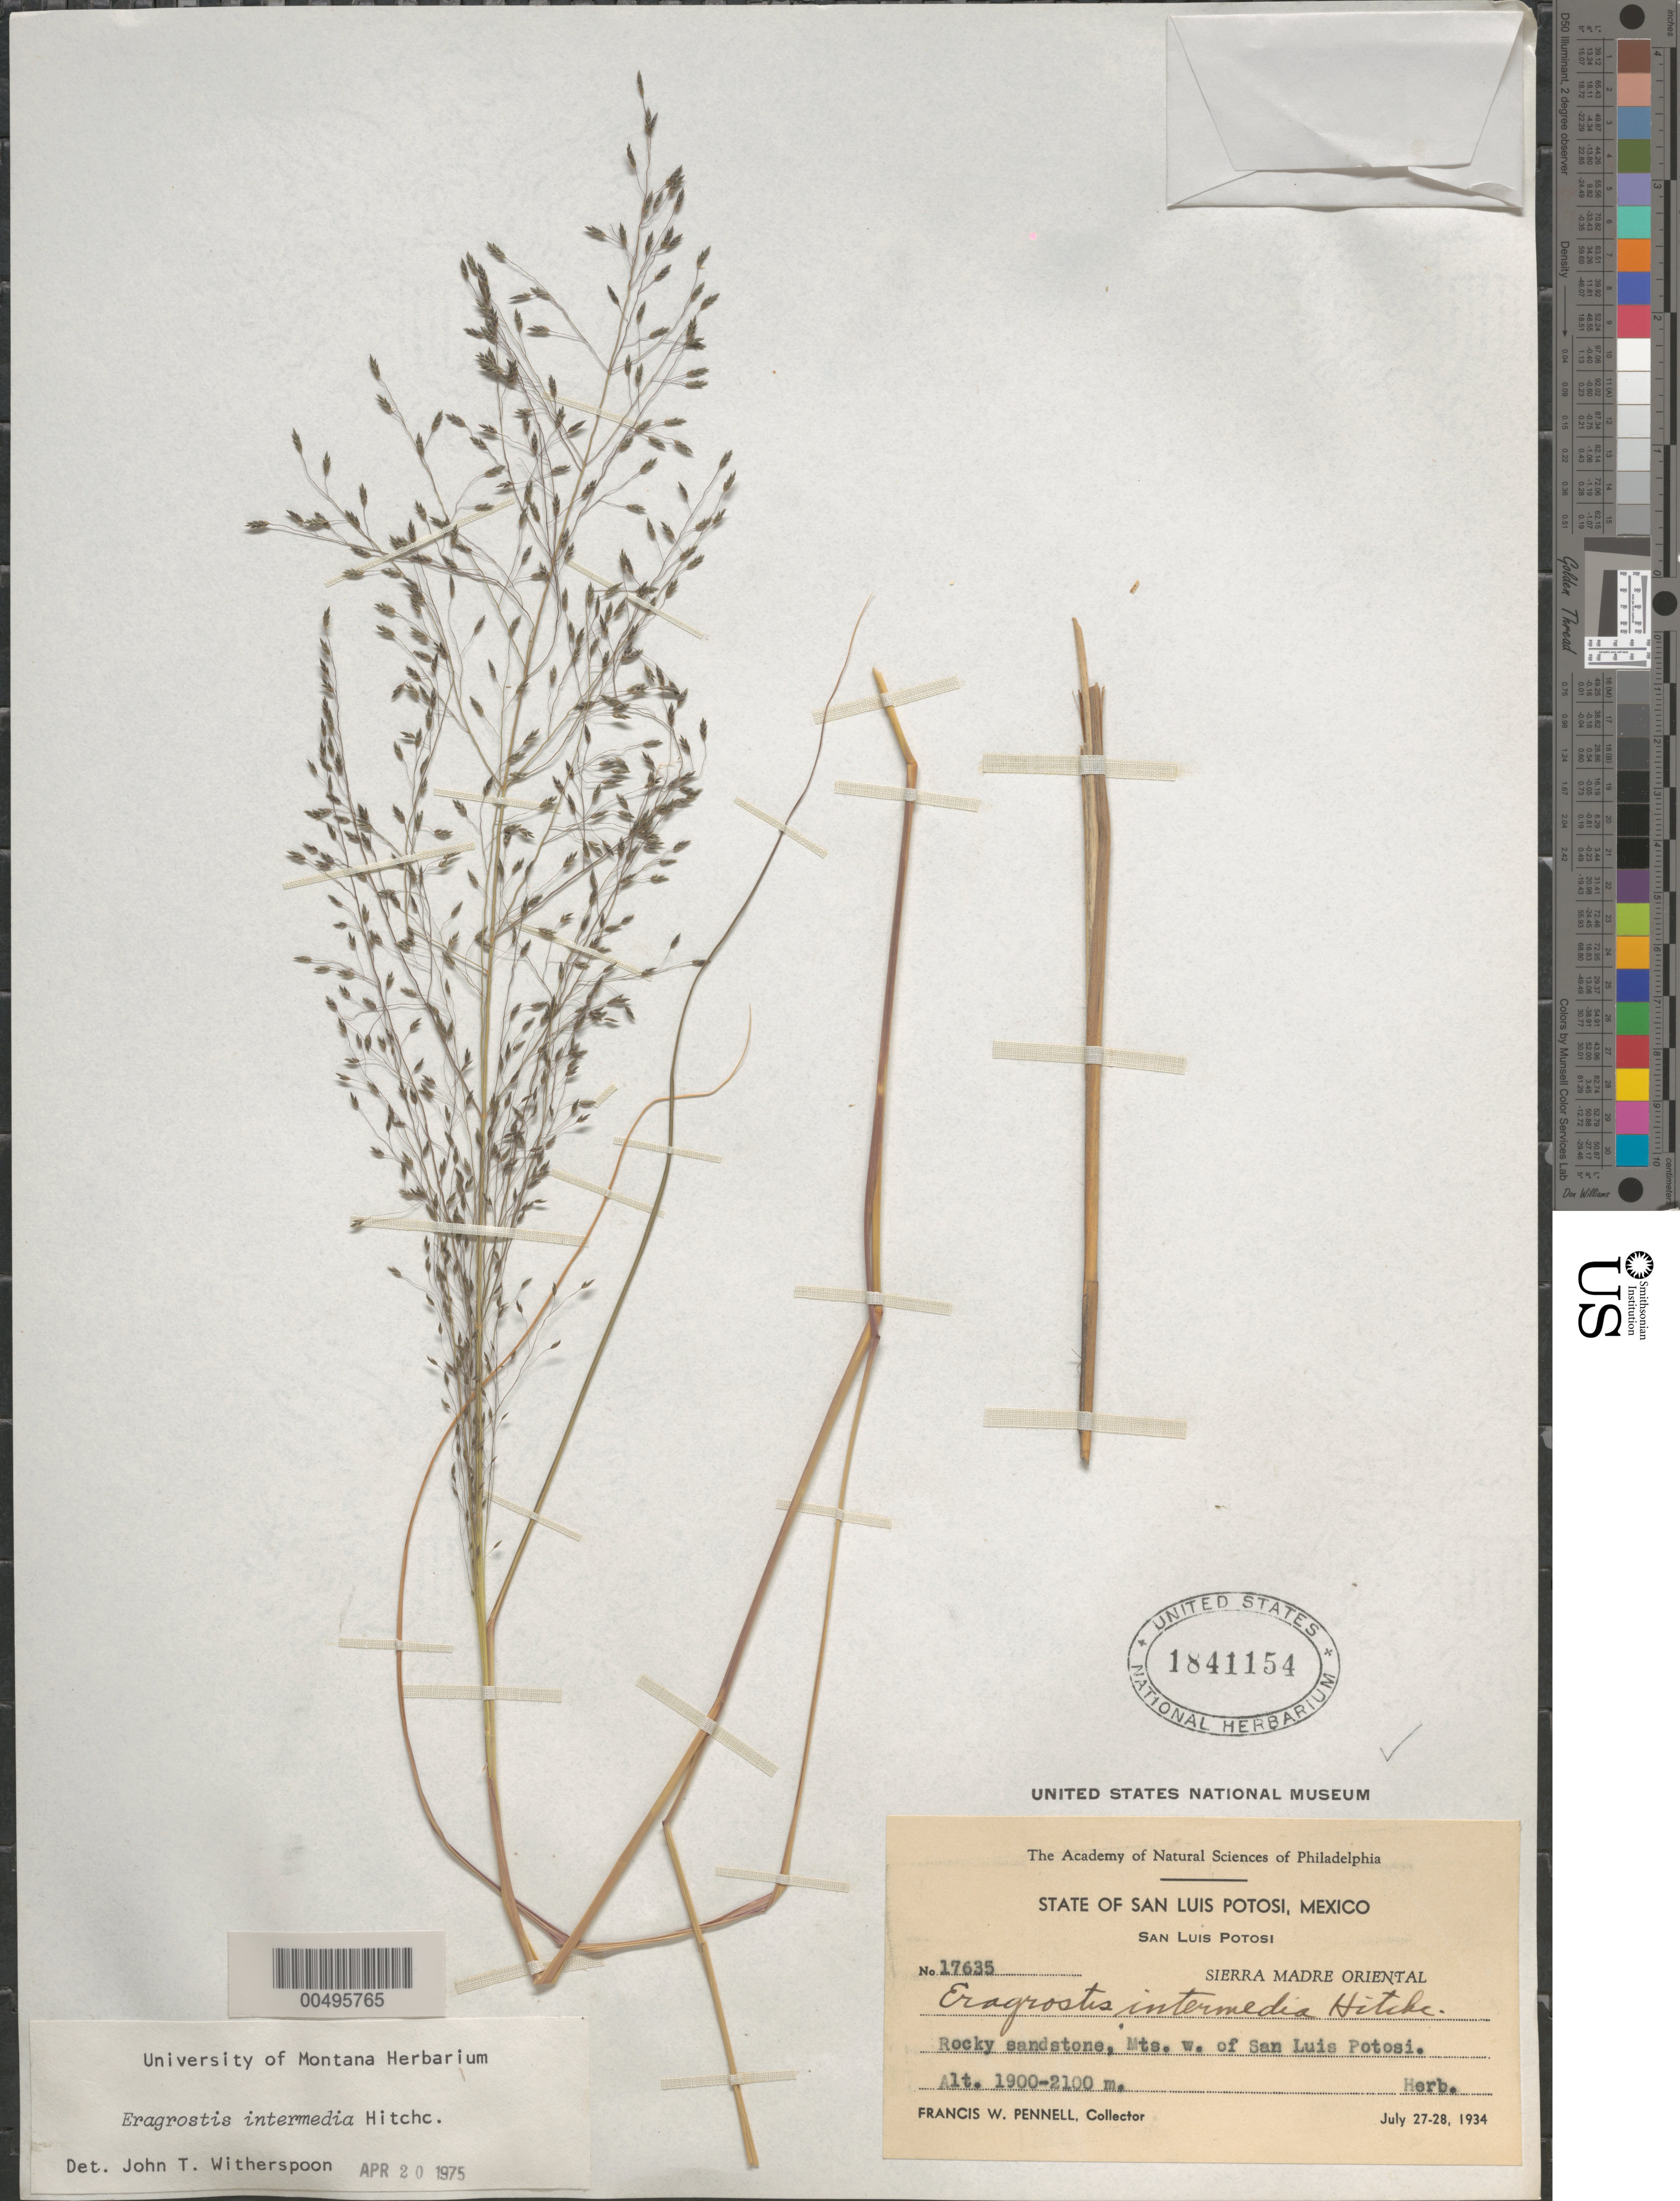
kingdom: Plantae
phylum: Tracheophyta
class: Liliopsida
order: Poales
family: Poaceae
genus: Eragrostis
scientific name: Eragrostis intermedia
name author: Hitchc.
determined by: Witherspoon, John T.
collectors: F. W. Pennell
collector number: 17635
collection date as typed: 27 Jul 1934 to 28 Jul 1934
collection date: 1934-07-27/1934-07-28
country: Mexico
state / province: San Luis Potosi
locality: Sierra Madre Oriental, Mts. W of San Luis Potosi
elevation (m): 1900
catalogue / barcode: US 1841154